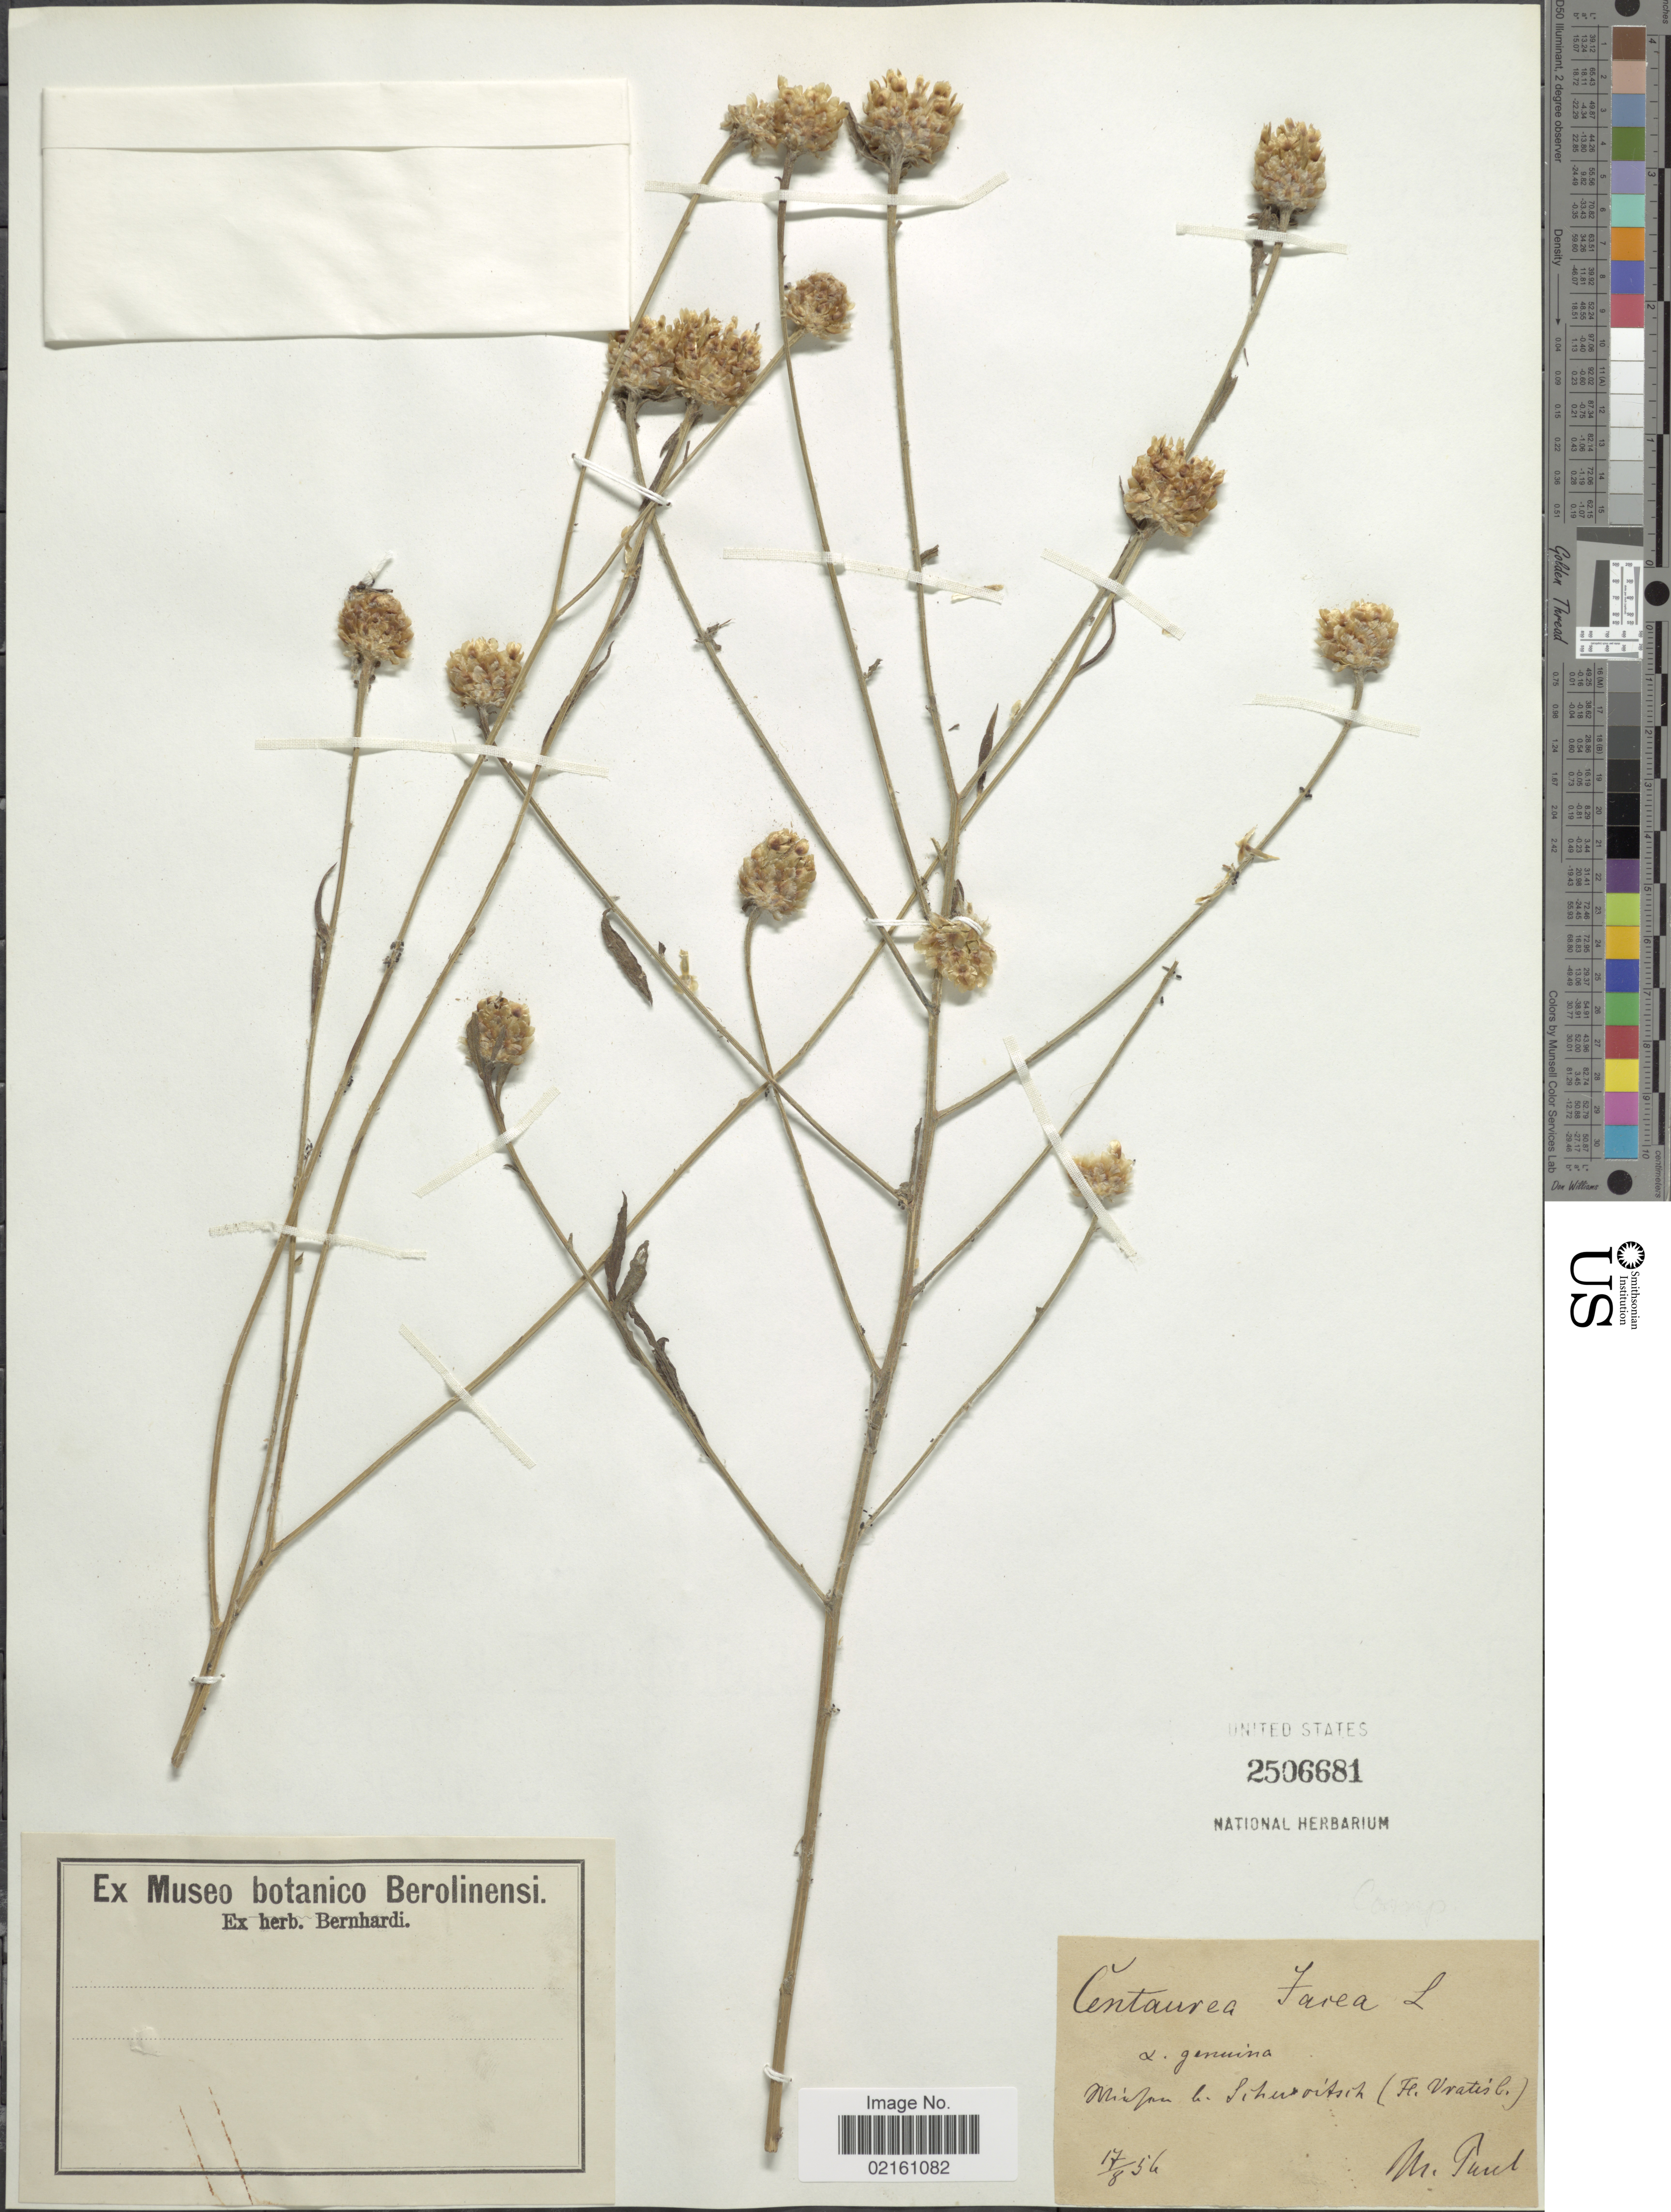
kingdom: Plantae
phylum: Tracheophyta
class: Magnoliopsida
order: Asterales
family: Asteraceae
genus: Centaurea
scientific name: Centaurea farea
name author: L.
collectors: Puul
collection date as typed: Transcribed d/m/y: 17/8/56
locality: Minpou b. Sihuroitsch [interpreted]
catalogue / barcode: US 2506681